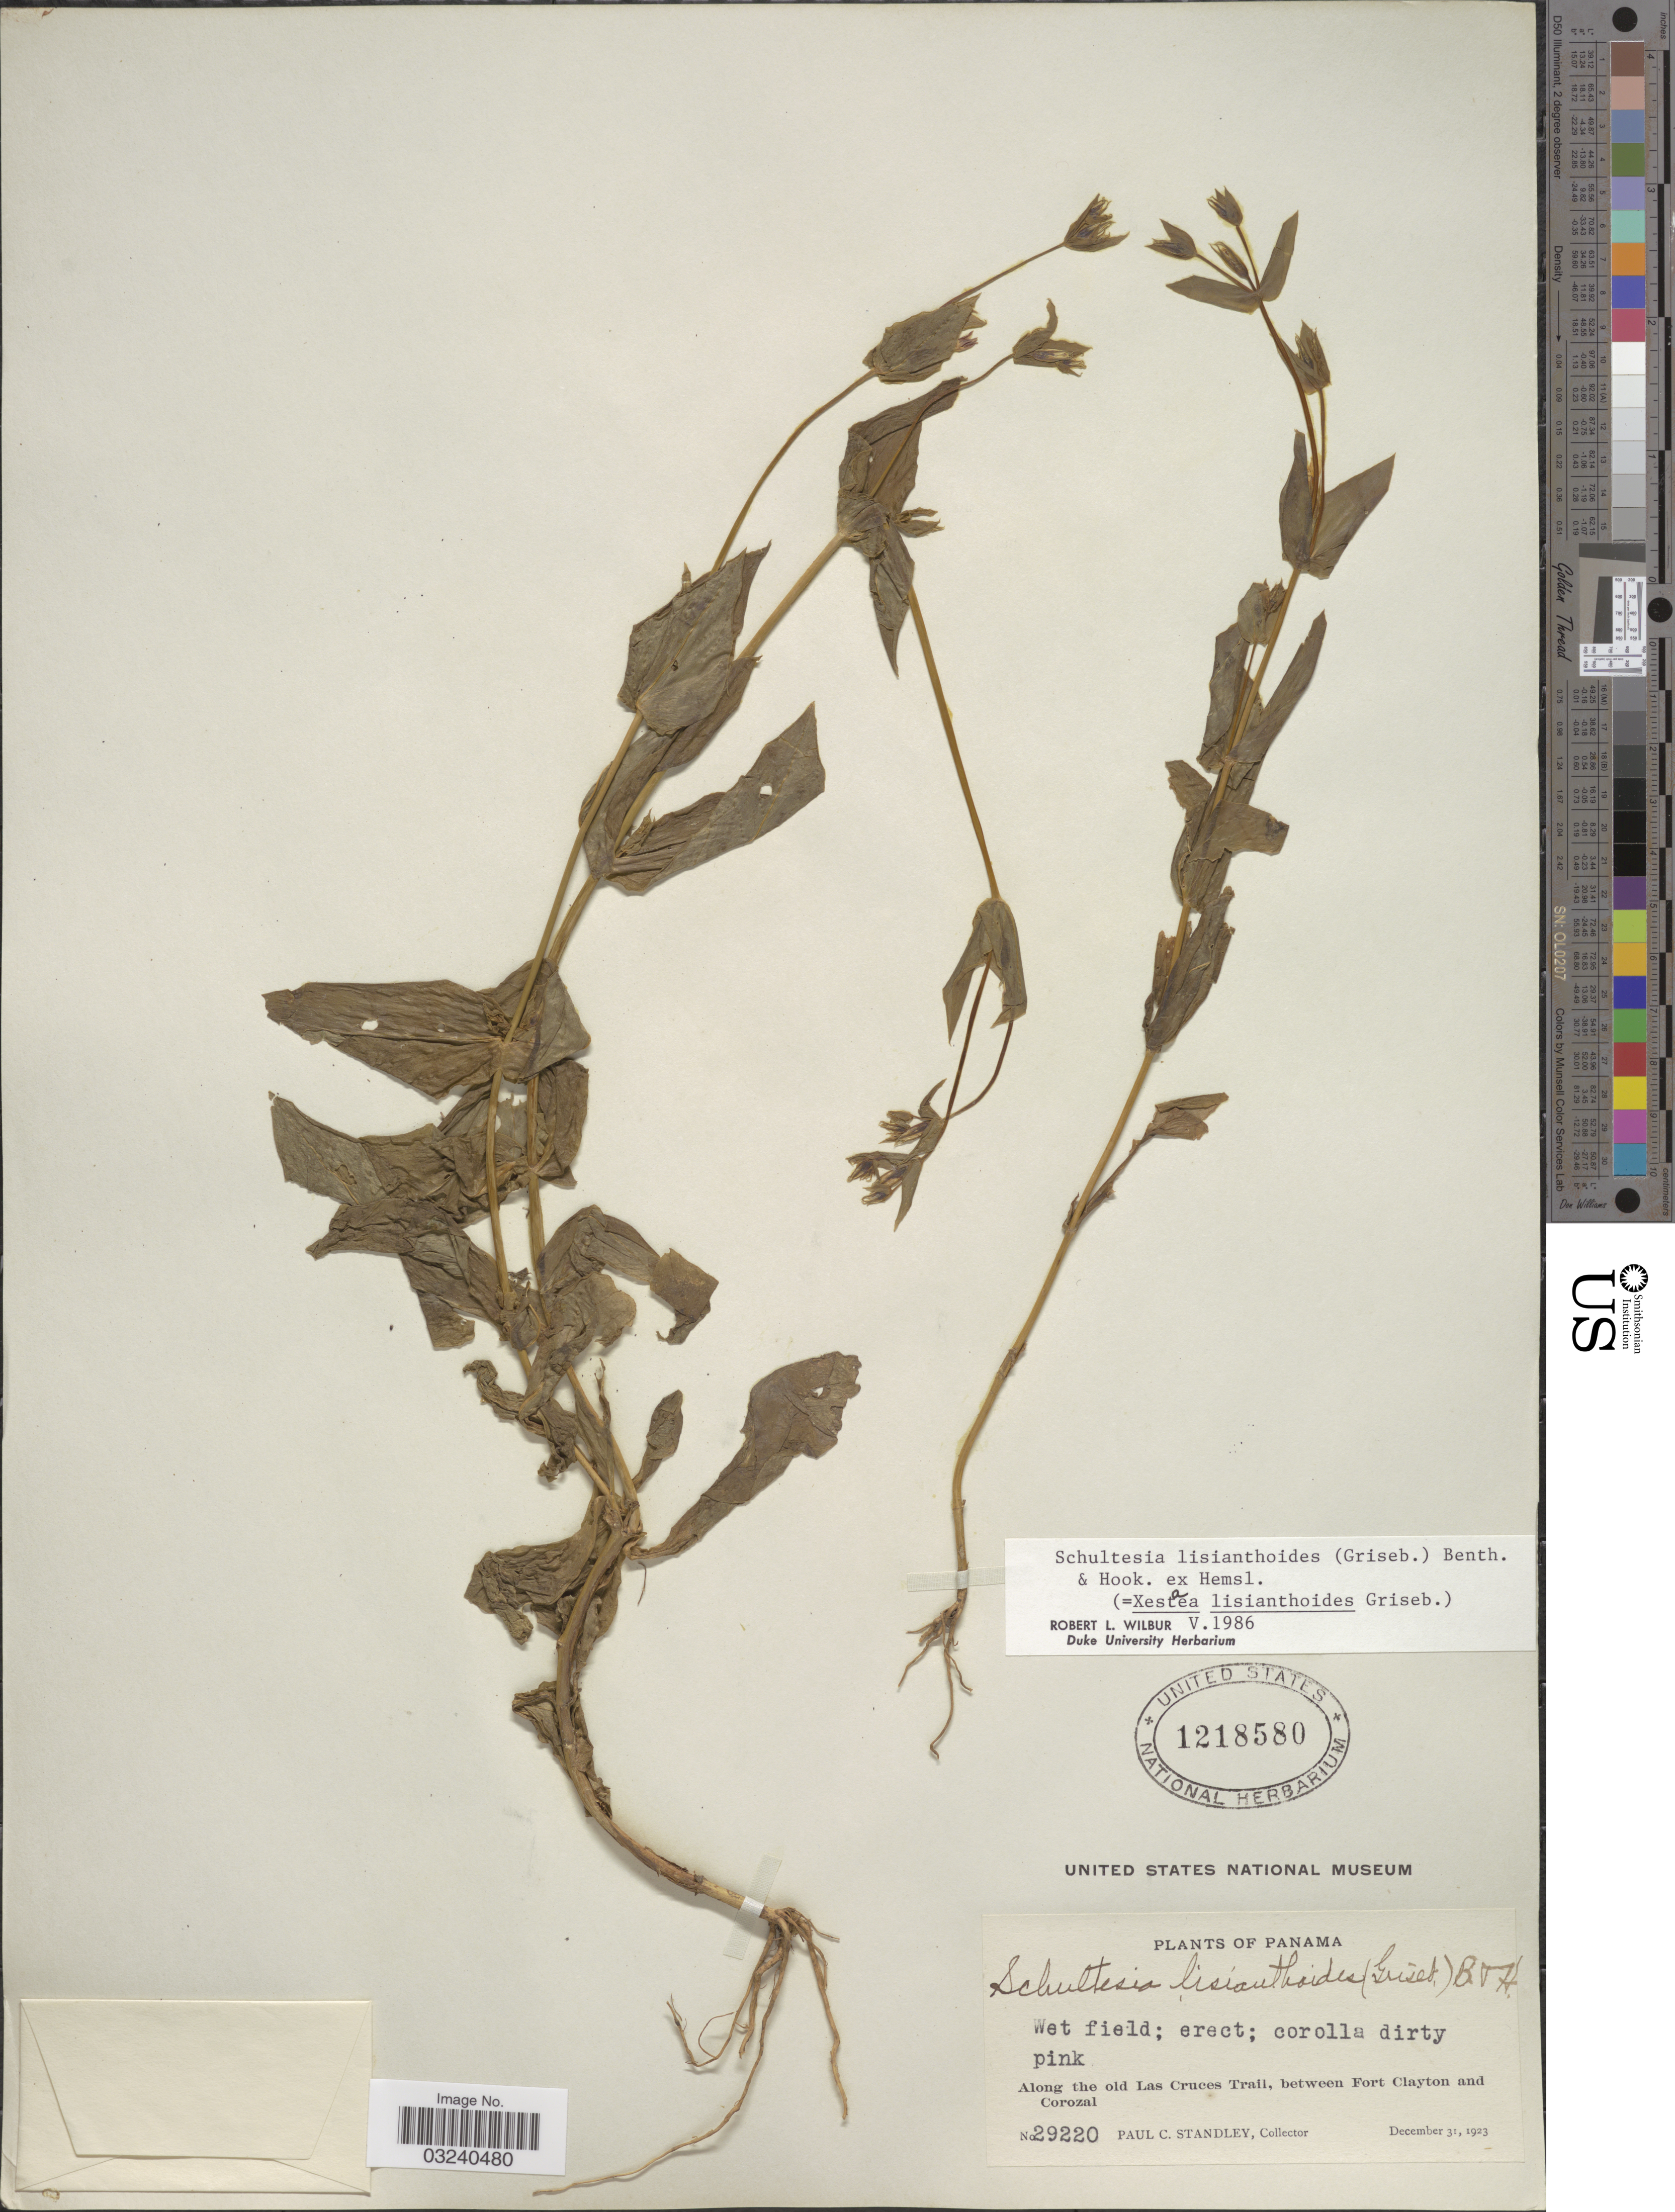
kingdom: Plantae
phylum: Tracheophyta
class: Magnoliopsida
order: Gentianales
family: Gentianaceae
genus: Schultesia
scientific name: Schultesia lisianthoides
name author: (Griseb.) Benth. & Hook. f. ex Hemsl.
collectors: P. C. Standley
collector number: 29220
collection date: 1923-12-31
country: Panama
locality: Along the old Las Cruces Trail, between Fort Clayton and Corozal.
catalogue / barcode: US 1218580